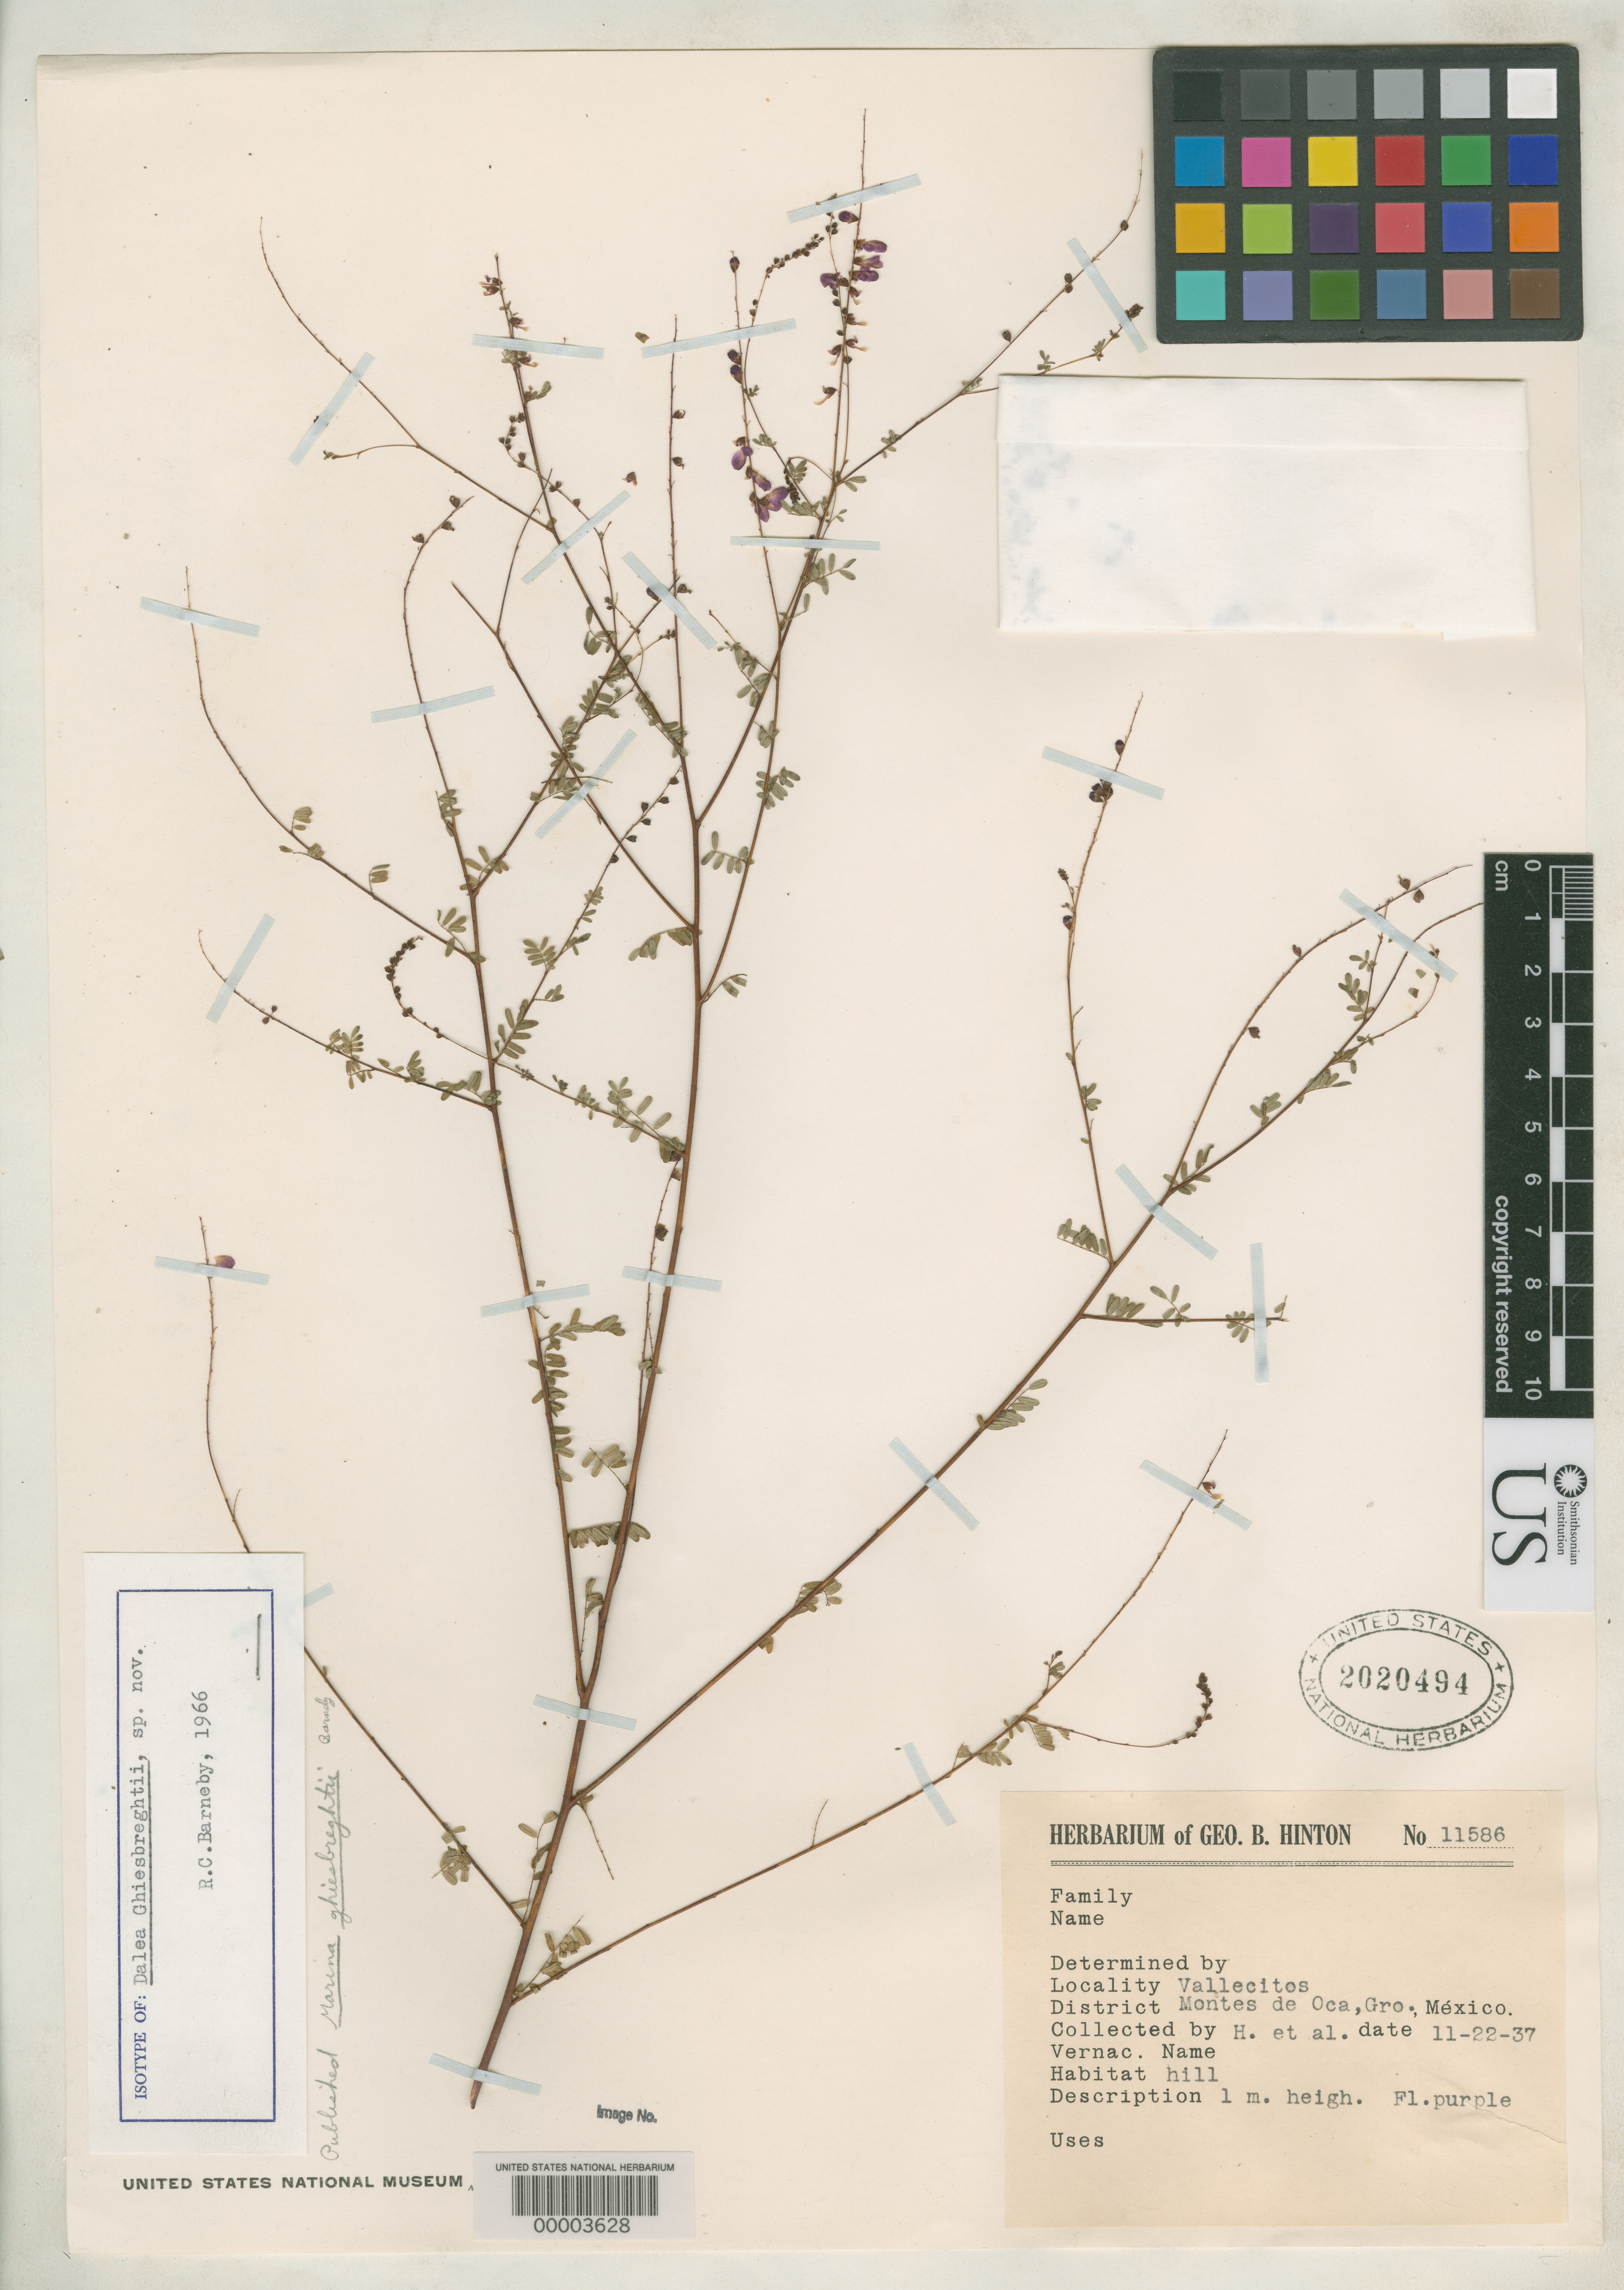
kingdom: Plantae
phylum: Tracheophyta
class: Magnoliopsida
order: Fabales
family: Fabaceae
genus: Marina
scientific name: Marina ghiesbreghtii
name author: Barneby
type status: Isotype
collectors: G. B. Hinton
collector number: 11586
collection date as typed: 22 Nov 1937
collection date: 1937-11-22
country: Mexico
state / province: Guerrero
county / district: Montes de Oca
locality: Vallecitos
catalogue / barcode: US 2020494